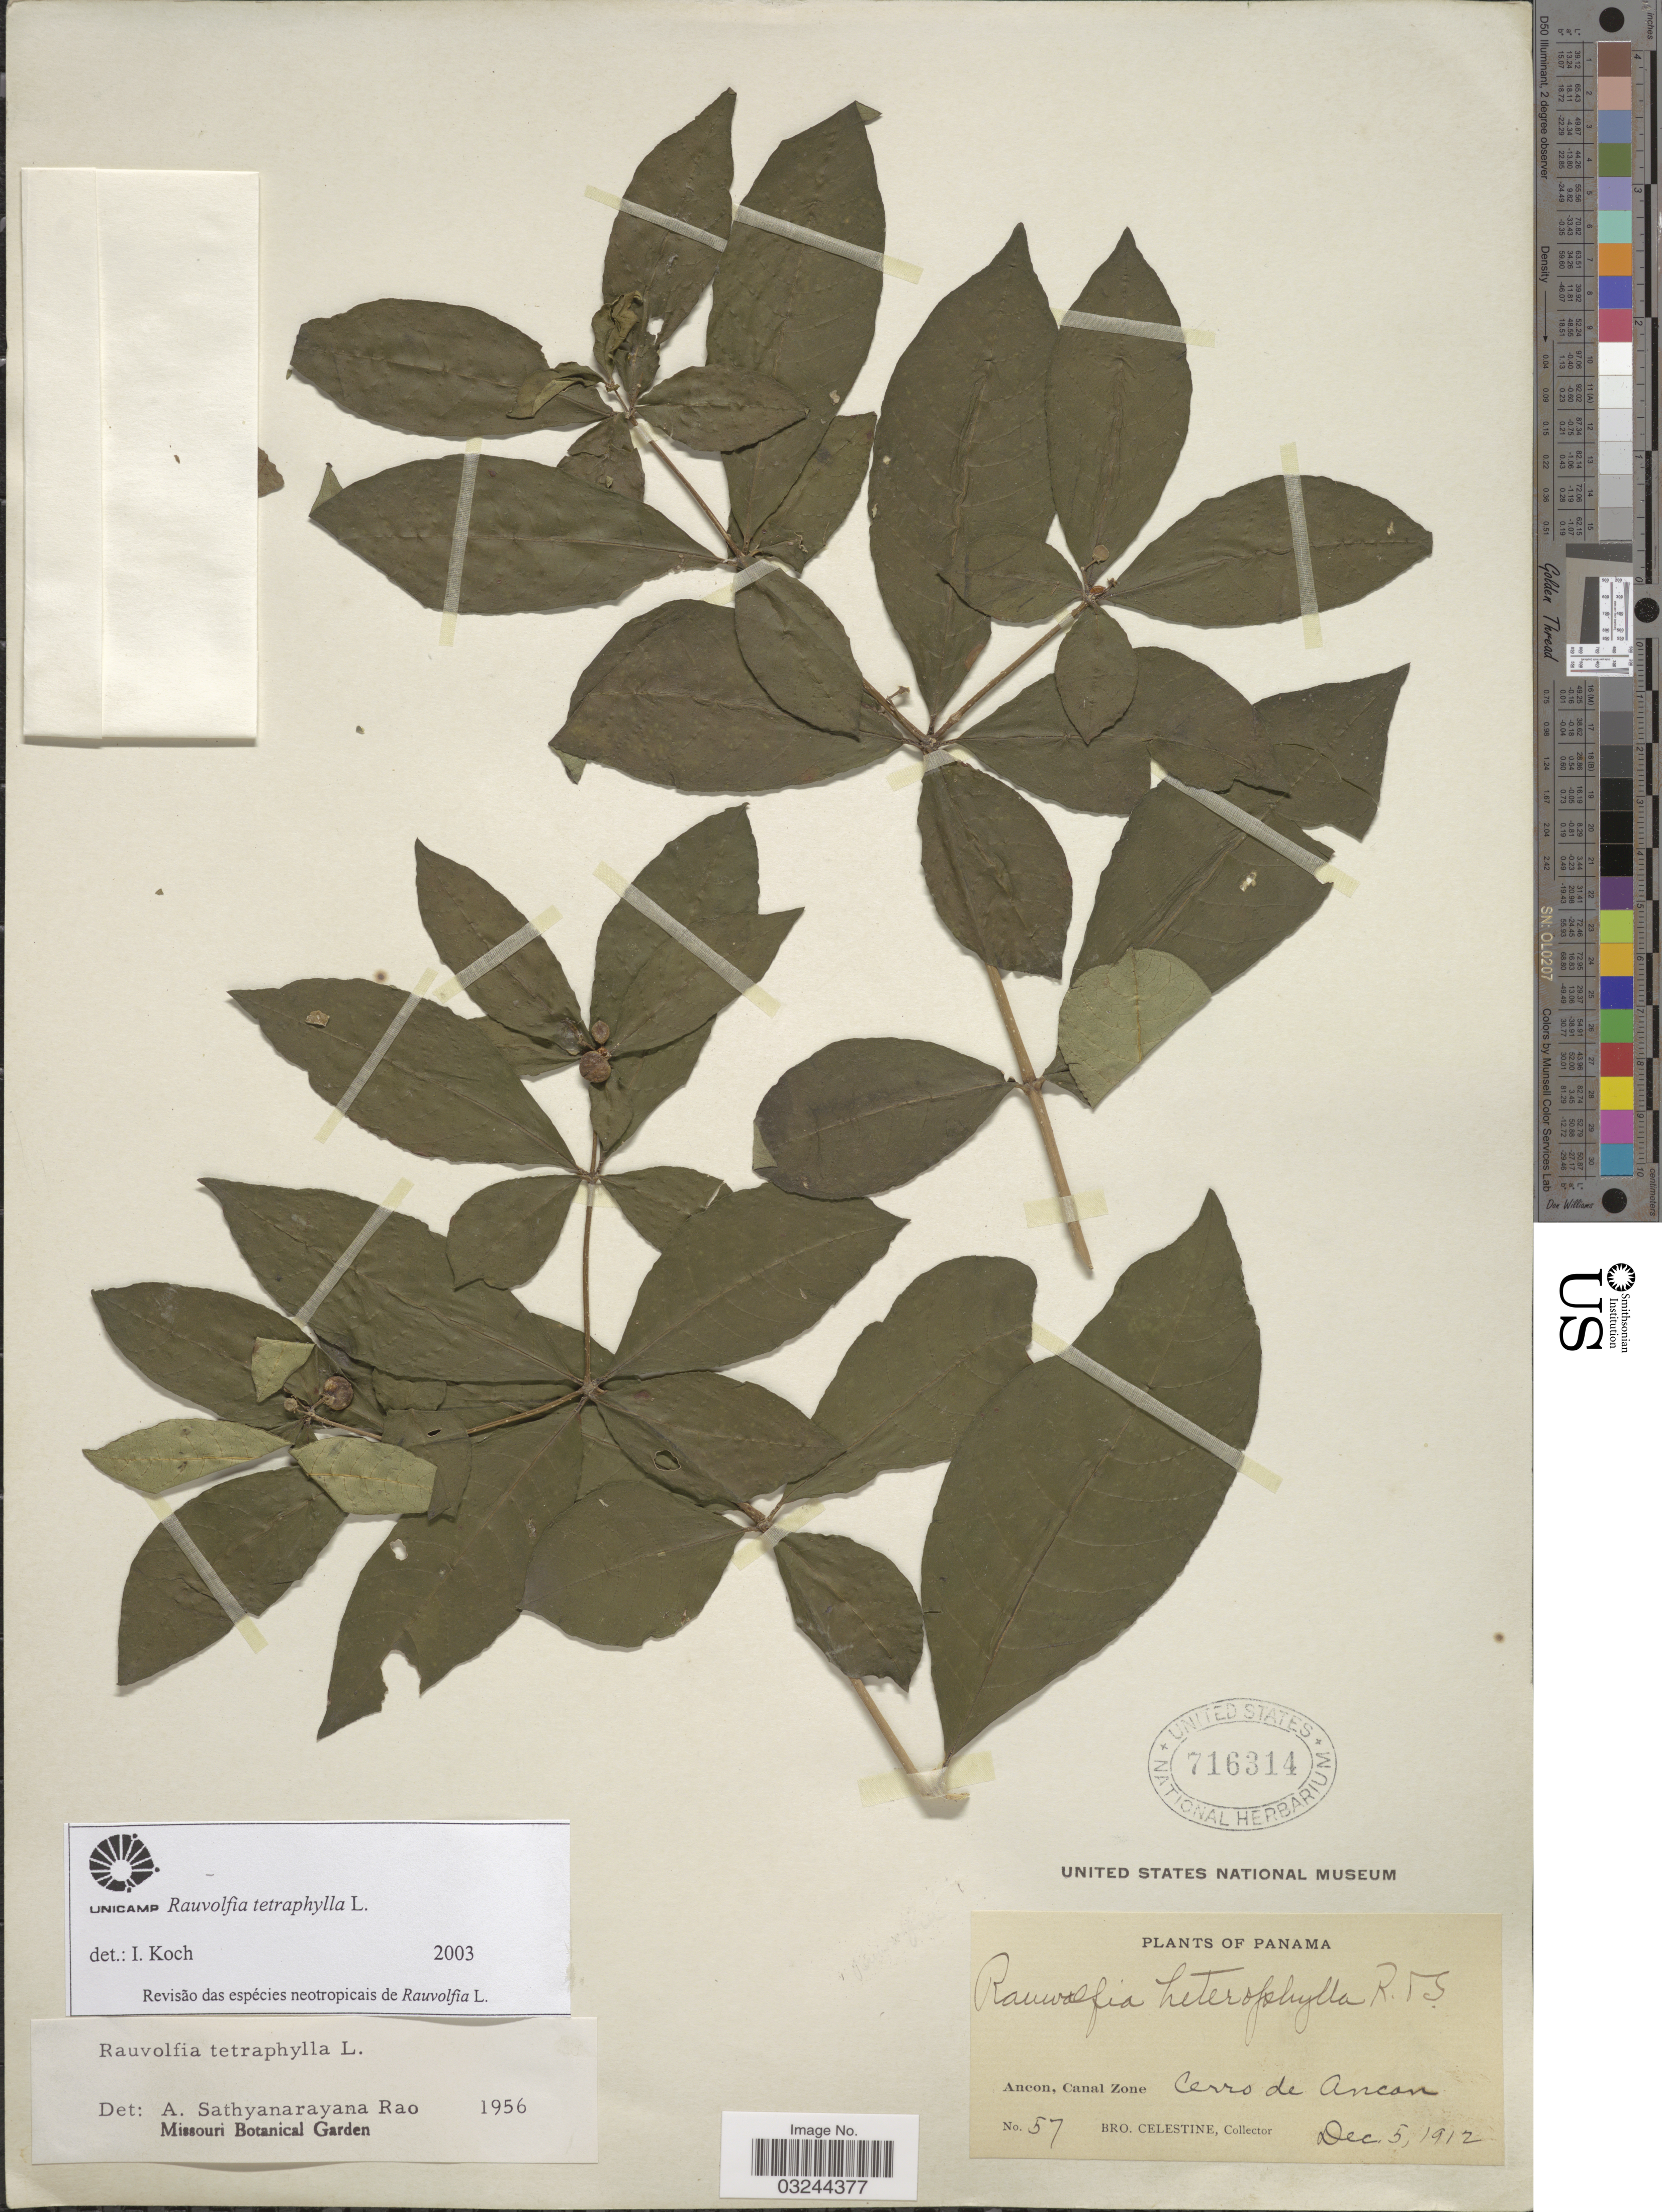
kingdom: Plantae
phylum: Tracheophyta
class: Magnoliopsida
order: Gentianales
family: Apocynaceae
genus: Rauvolfia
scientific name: Rauvolfia tetraphylla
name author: L.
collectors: B. Celestine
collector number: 57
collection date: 1912-12-05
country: Panama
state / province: Colón / Panamá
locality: Ancon, Canal Zone, Cerro de Ancon.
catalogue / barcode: US 716314